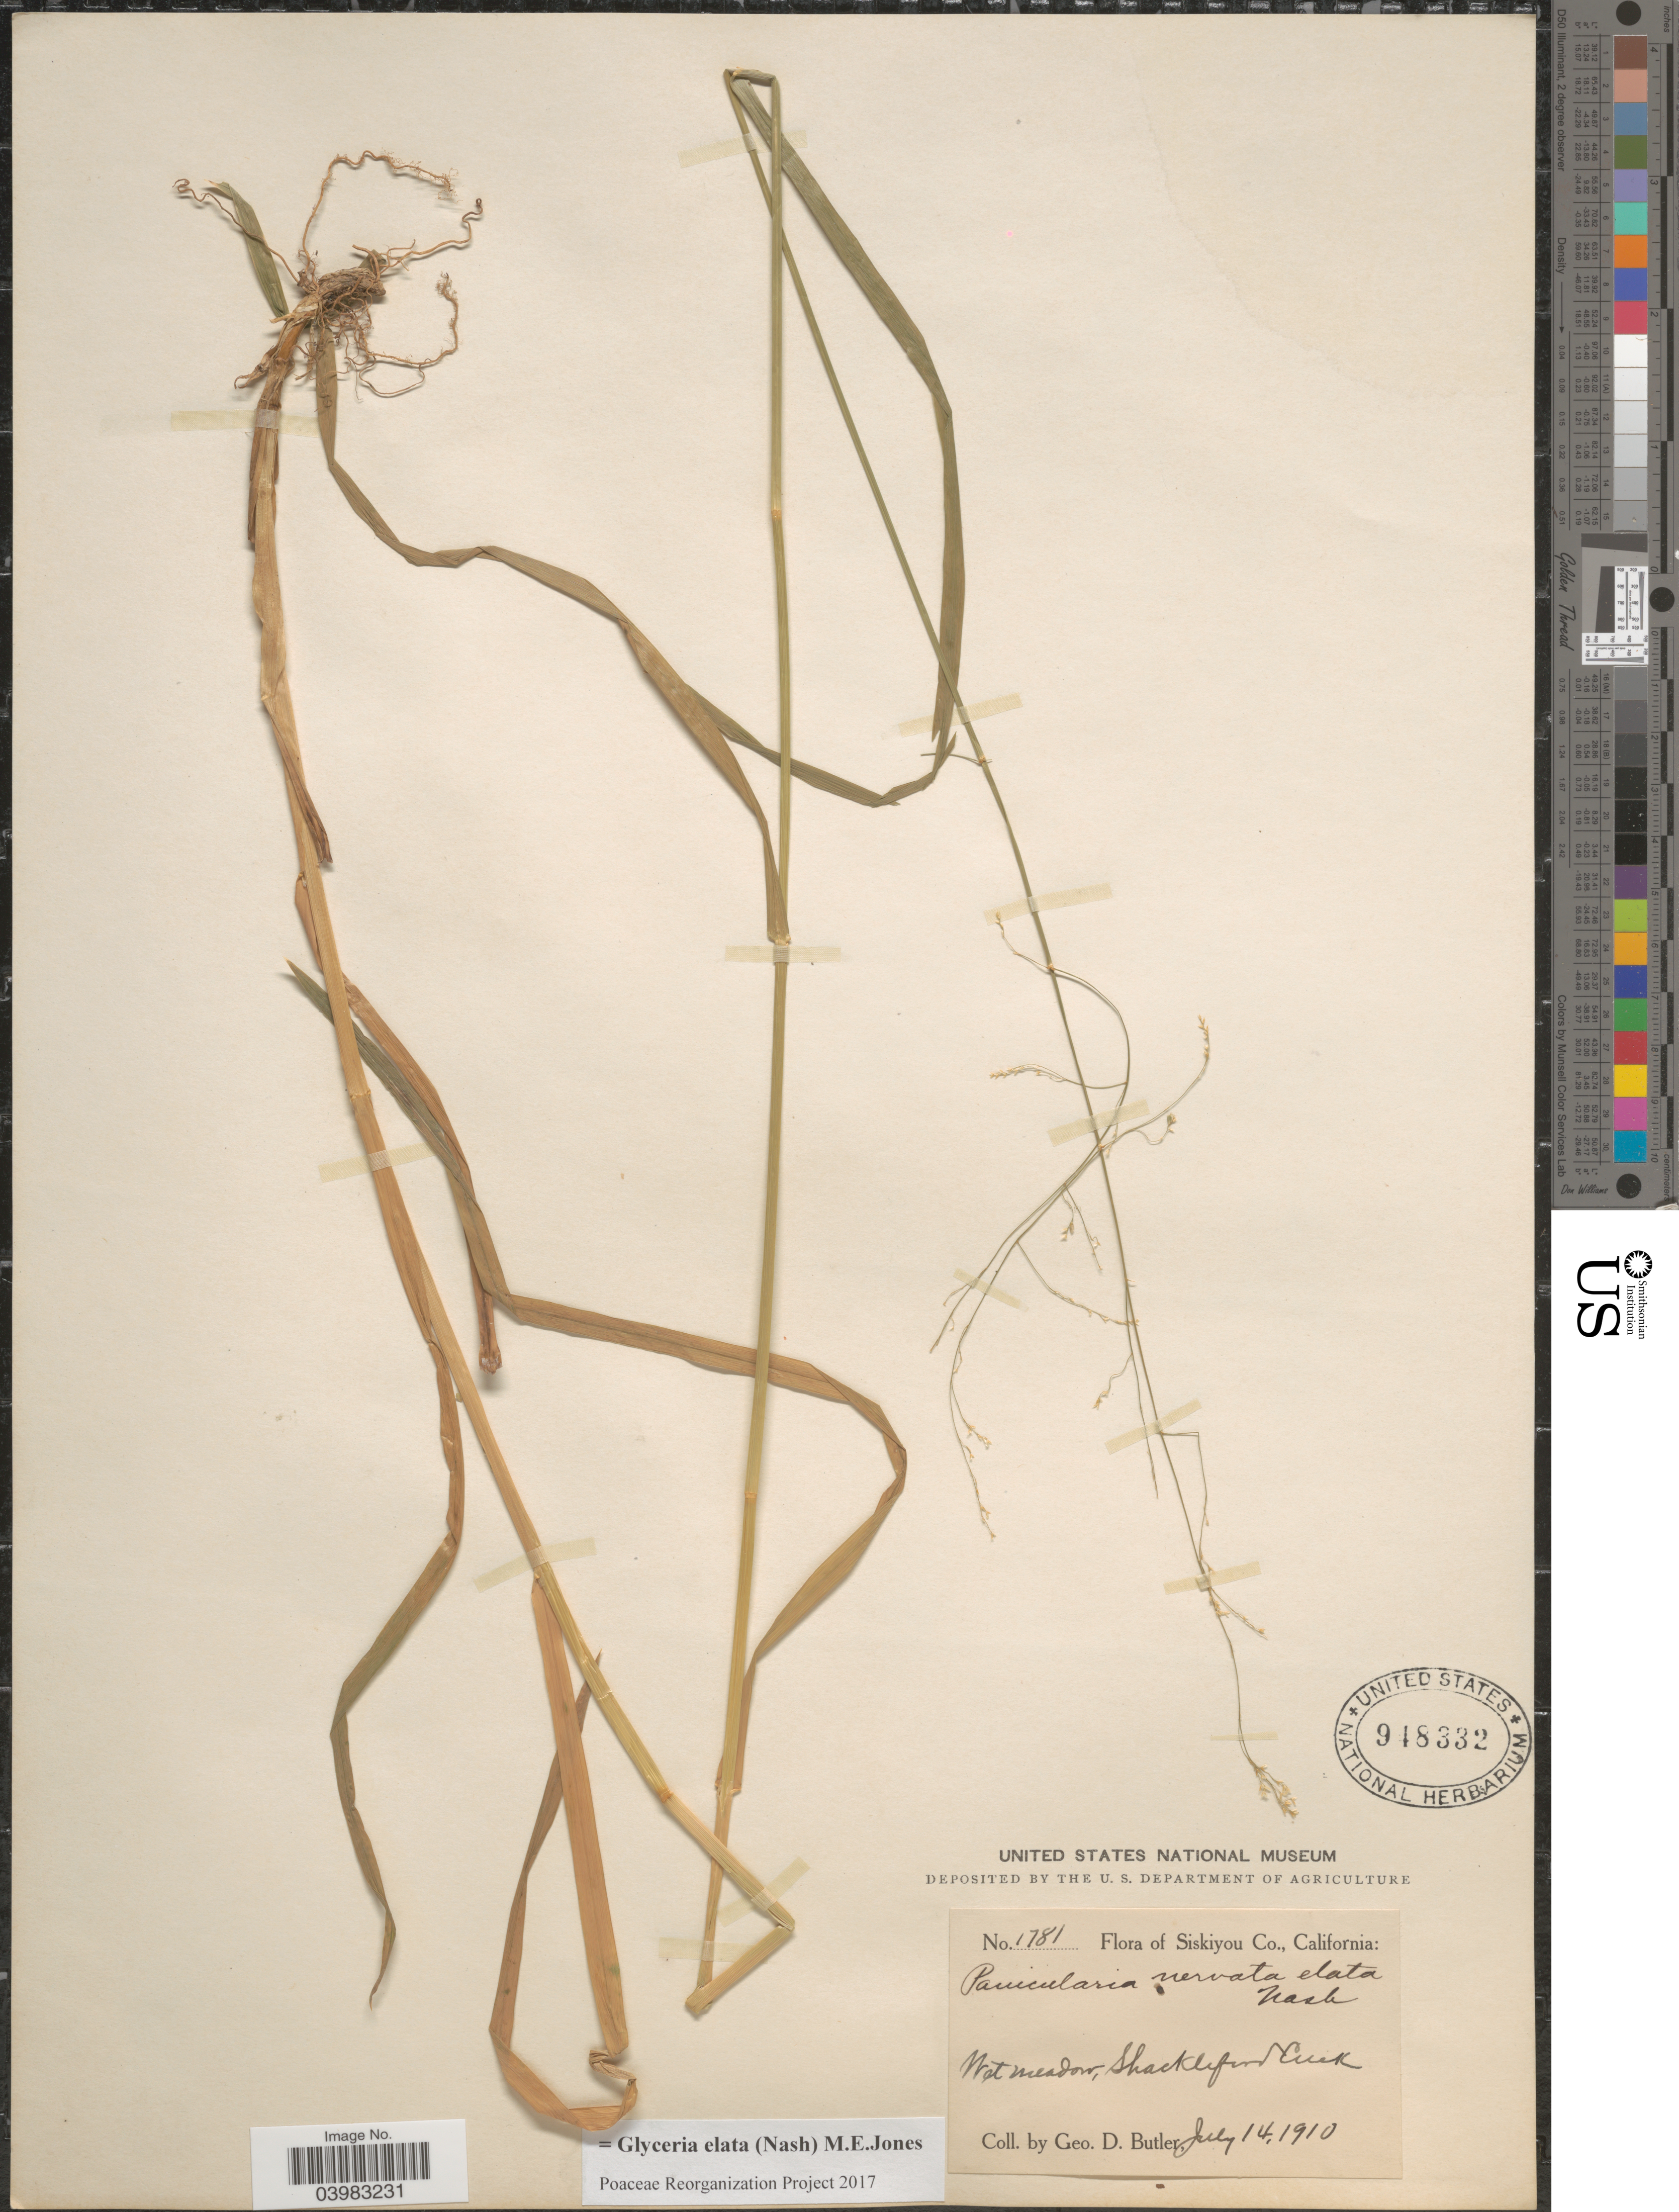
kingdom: Plantae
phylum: Tracheophyta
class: Liliopsida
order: Poales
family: Poaceae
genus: Glyceria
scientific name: Glyceria elata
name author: (Nash) M.E. Jones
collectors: G. D. Butler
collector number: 1781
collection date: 1910-07-14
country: United States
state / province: California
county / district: Siskiyou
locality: Siskiyou Co. Wet meadow, Shackleford Creek.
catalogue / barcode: US 948332